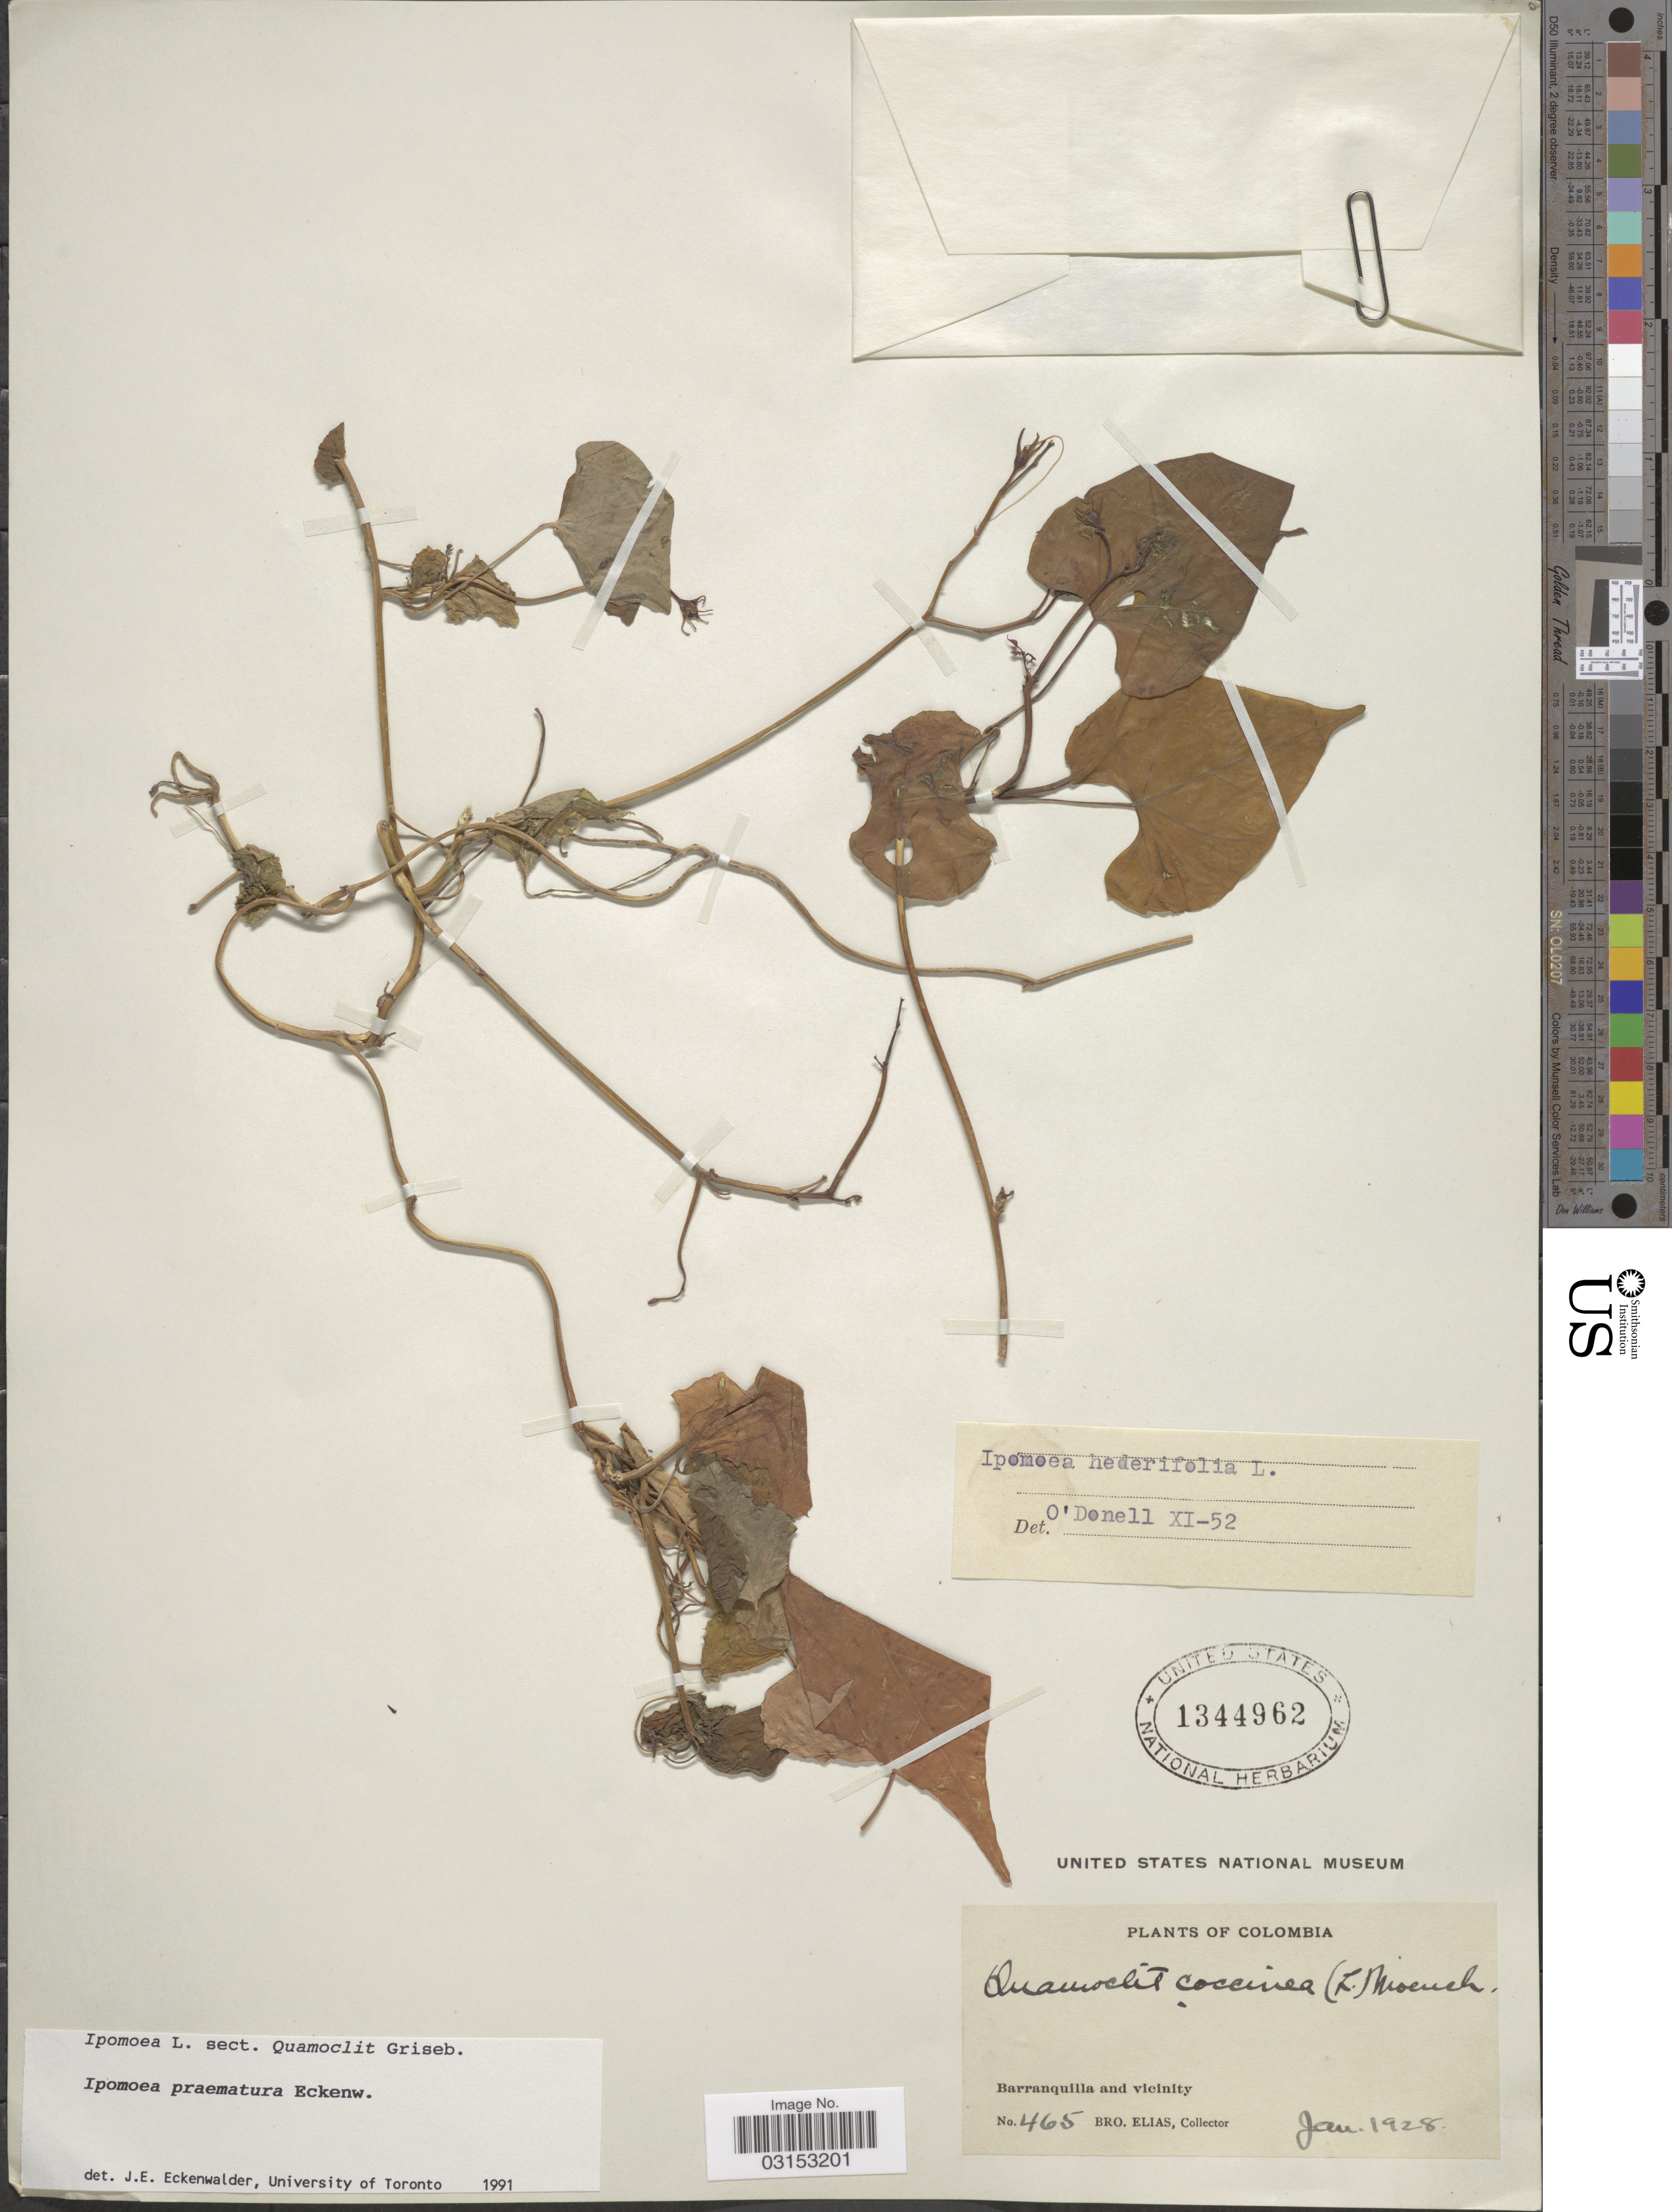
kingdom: Plantae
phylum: Tracheophyta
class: Magnoliopsida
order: Solanales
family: Convolvulaceae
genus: Ipomoea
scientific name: Ipomoea praematura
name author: Eckenw.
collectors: Bro. Elias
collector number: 465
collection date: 1928-01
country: Colombia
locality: Barranquilla and vicinity.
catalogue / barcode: US 1344962